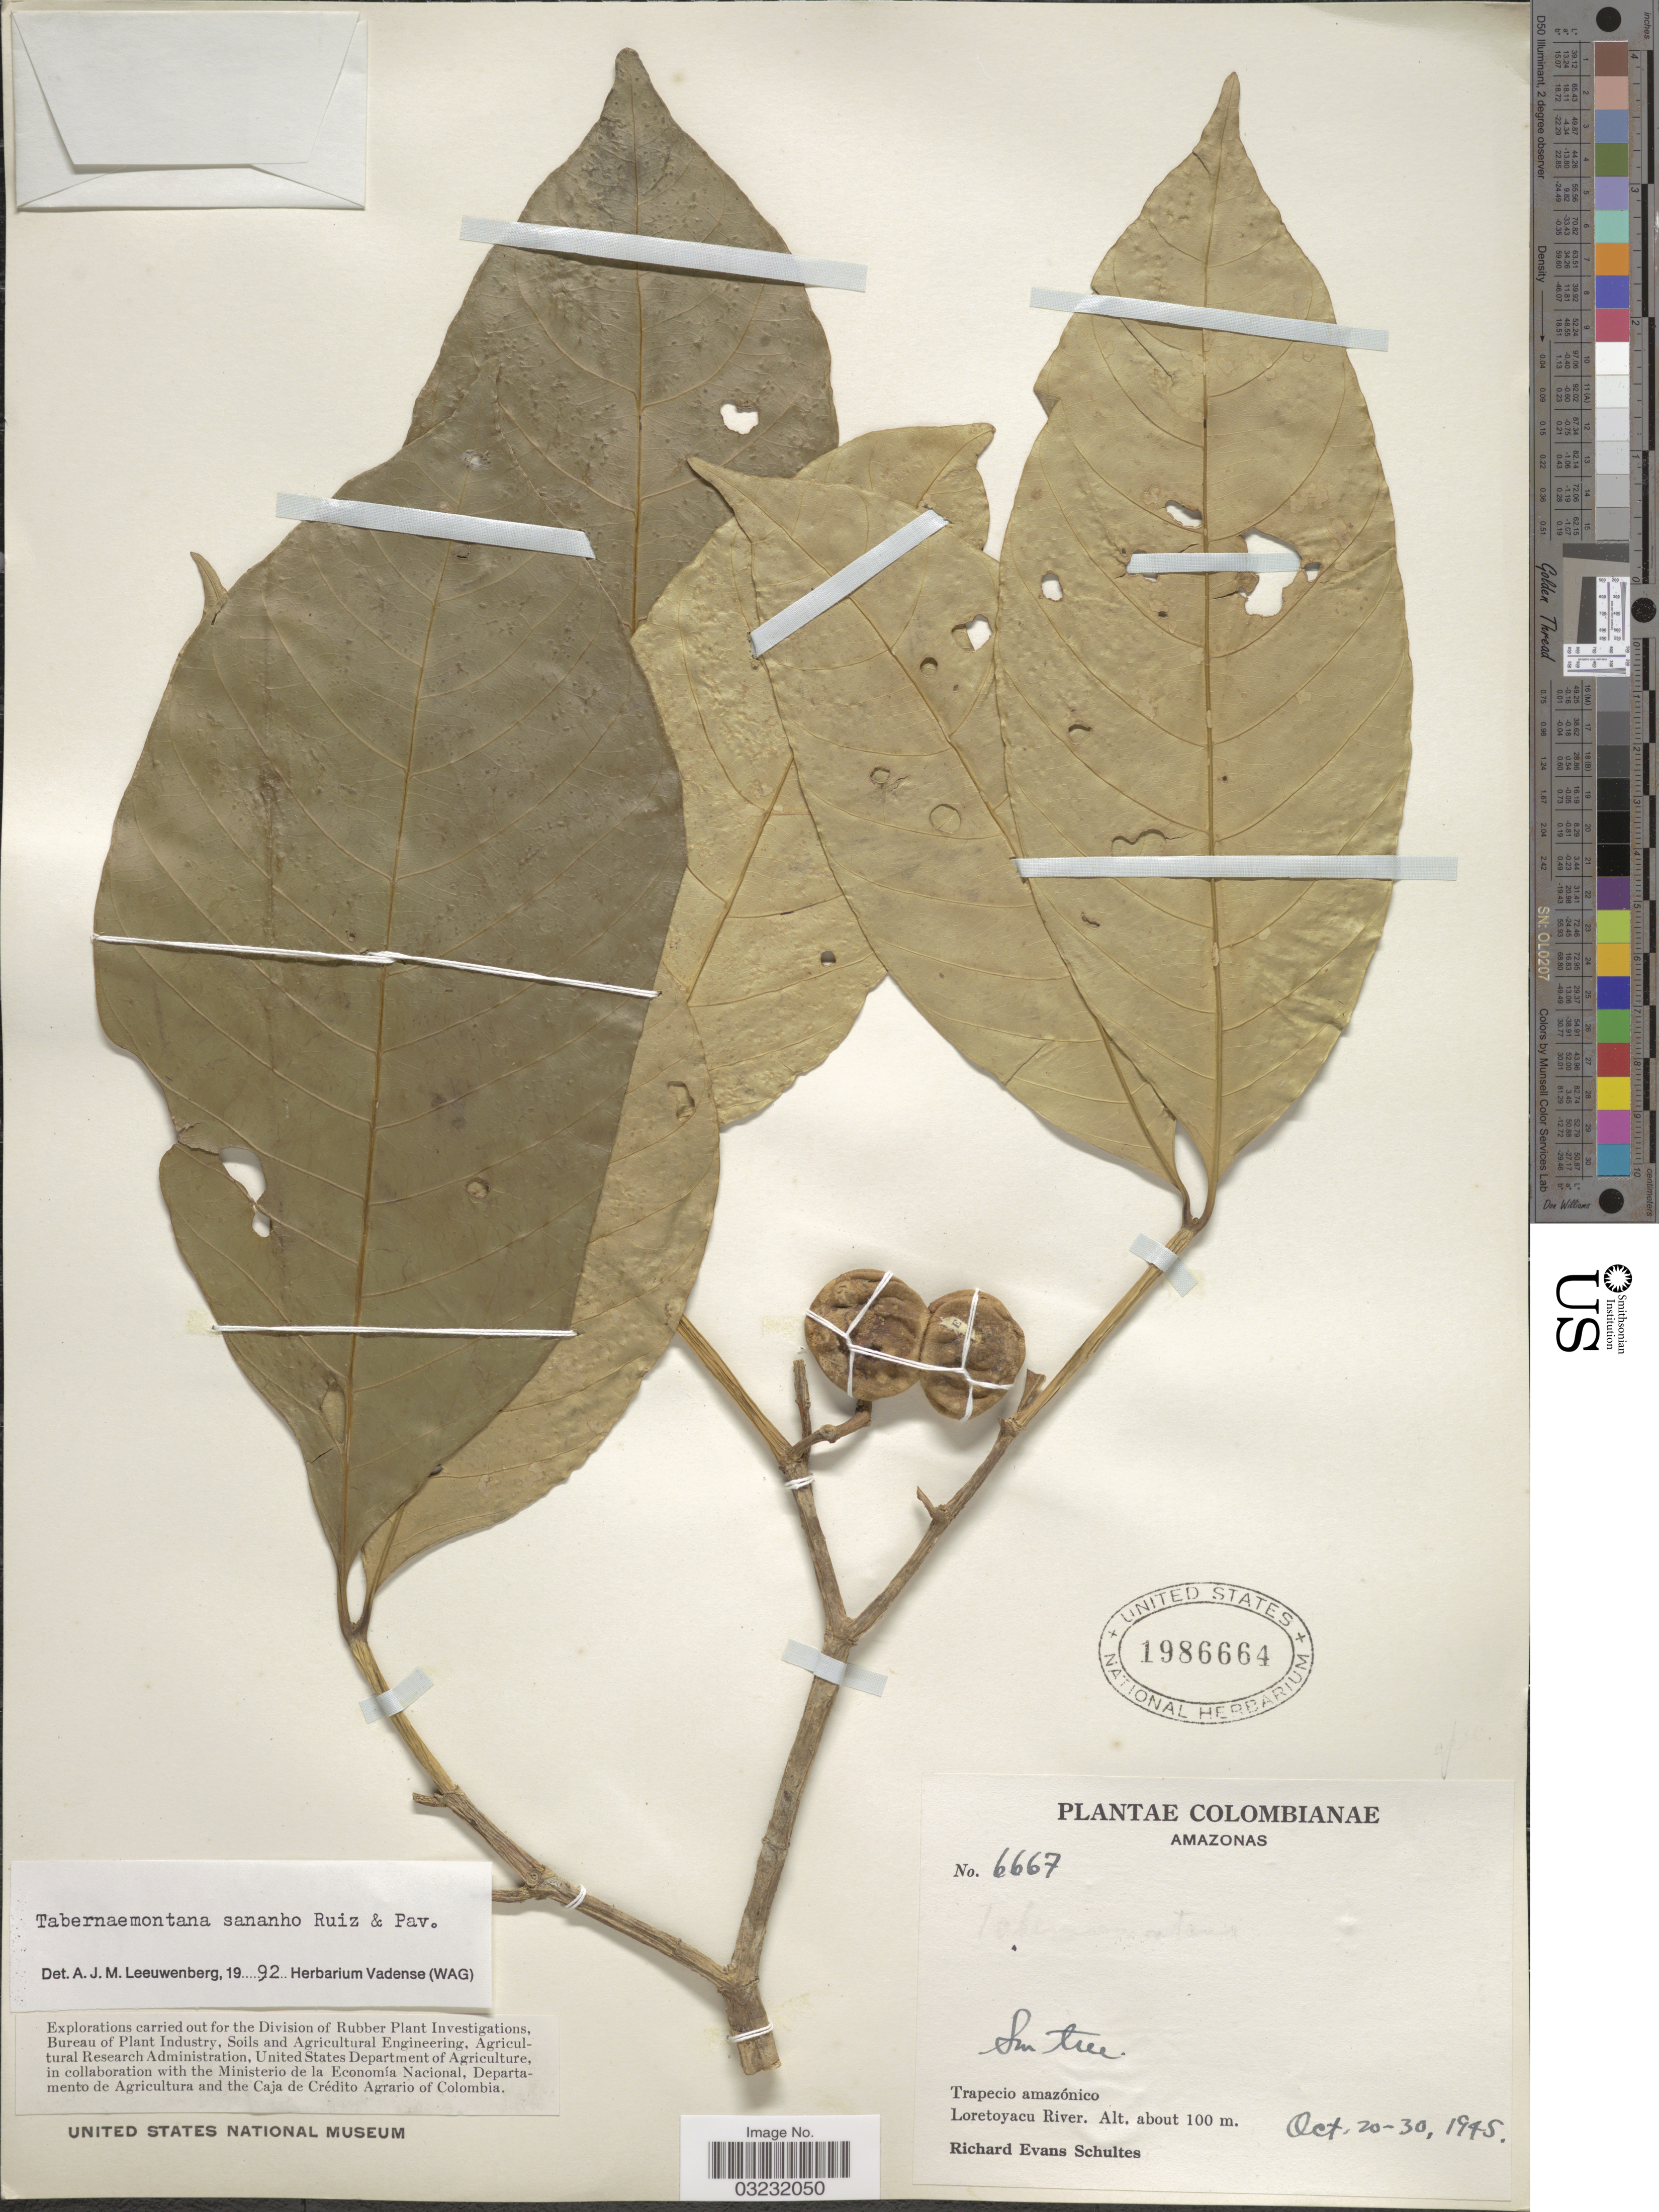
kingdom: Plantae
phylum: Tracheophyta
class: Magnoliopsida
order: Gentianales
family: Apocynaceae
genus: Tabernaemontana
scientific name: Tabernaemontana sananho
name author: Ruiz & Pav.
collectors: R. E. Schultes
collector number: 6667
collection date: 1945-10-20/1945-10-30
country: Colombia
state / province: Amazônas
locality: Trapecio amazónico. Loretoyacu River.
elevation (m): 100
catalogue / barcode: US 1986664